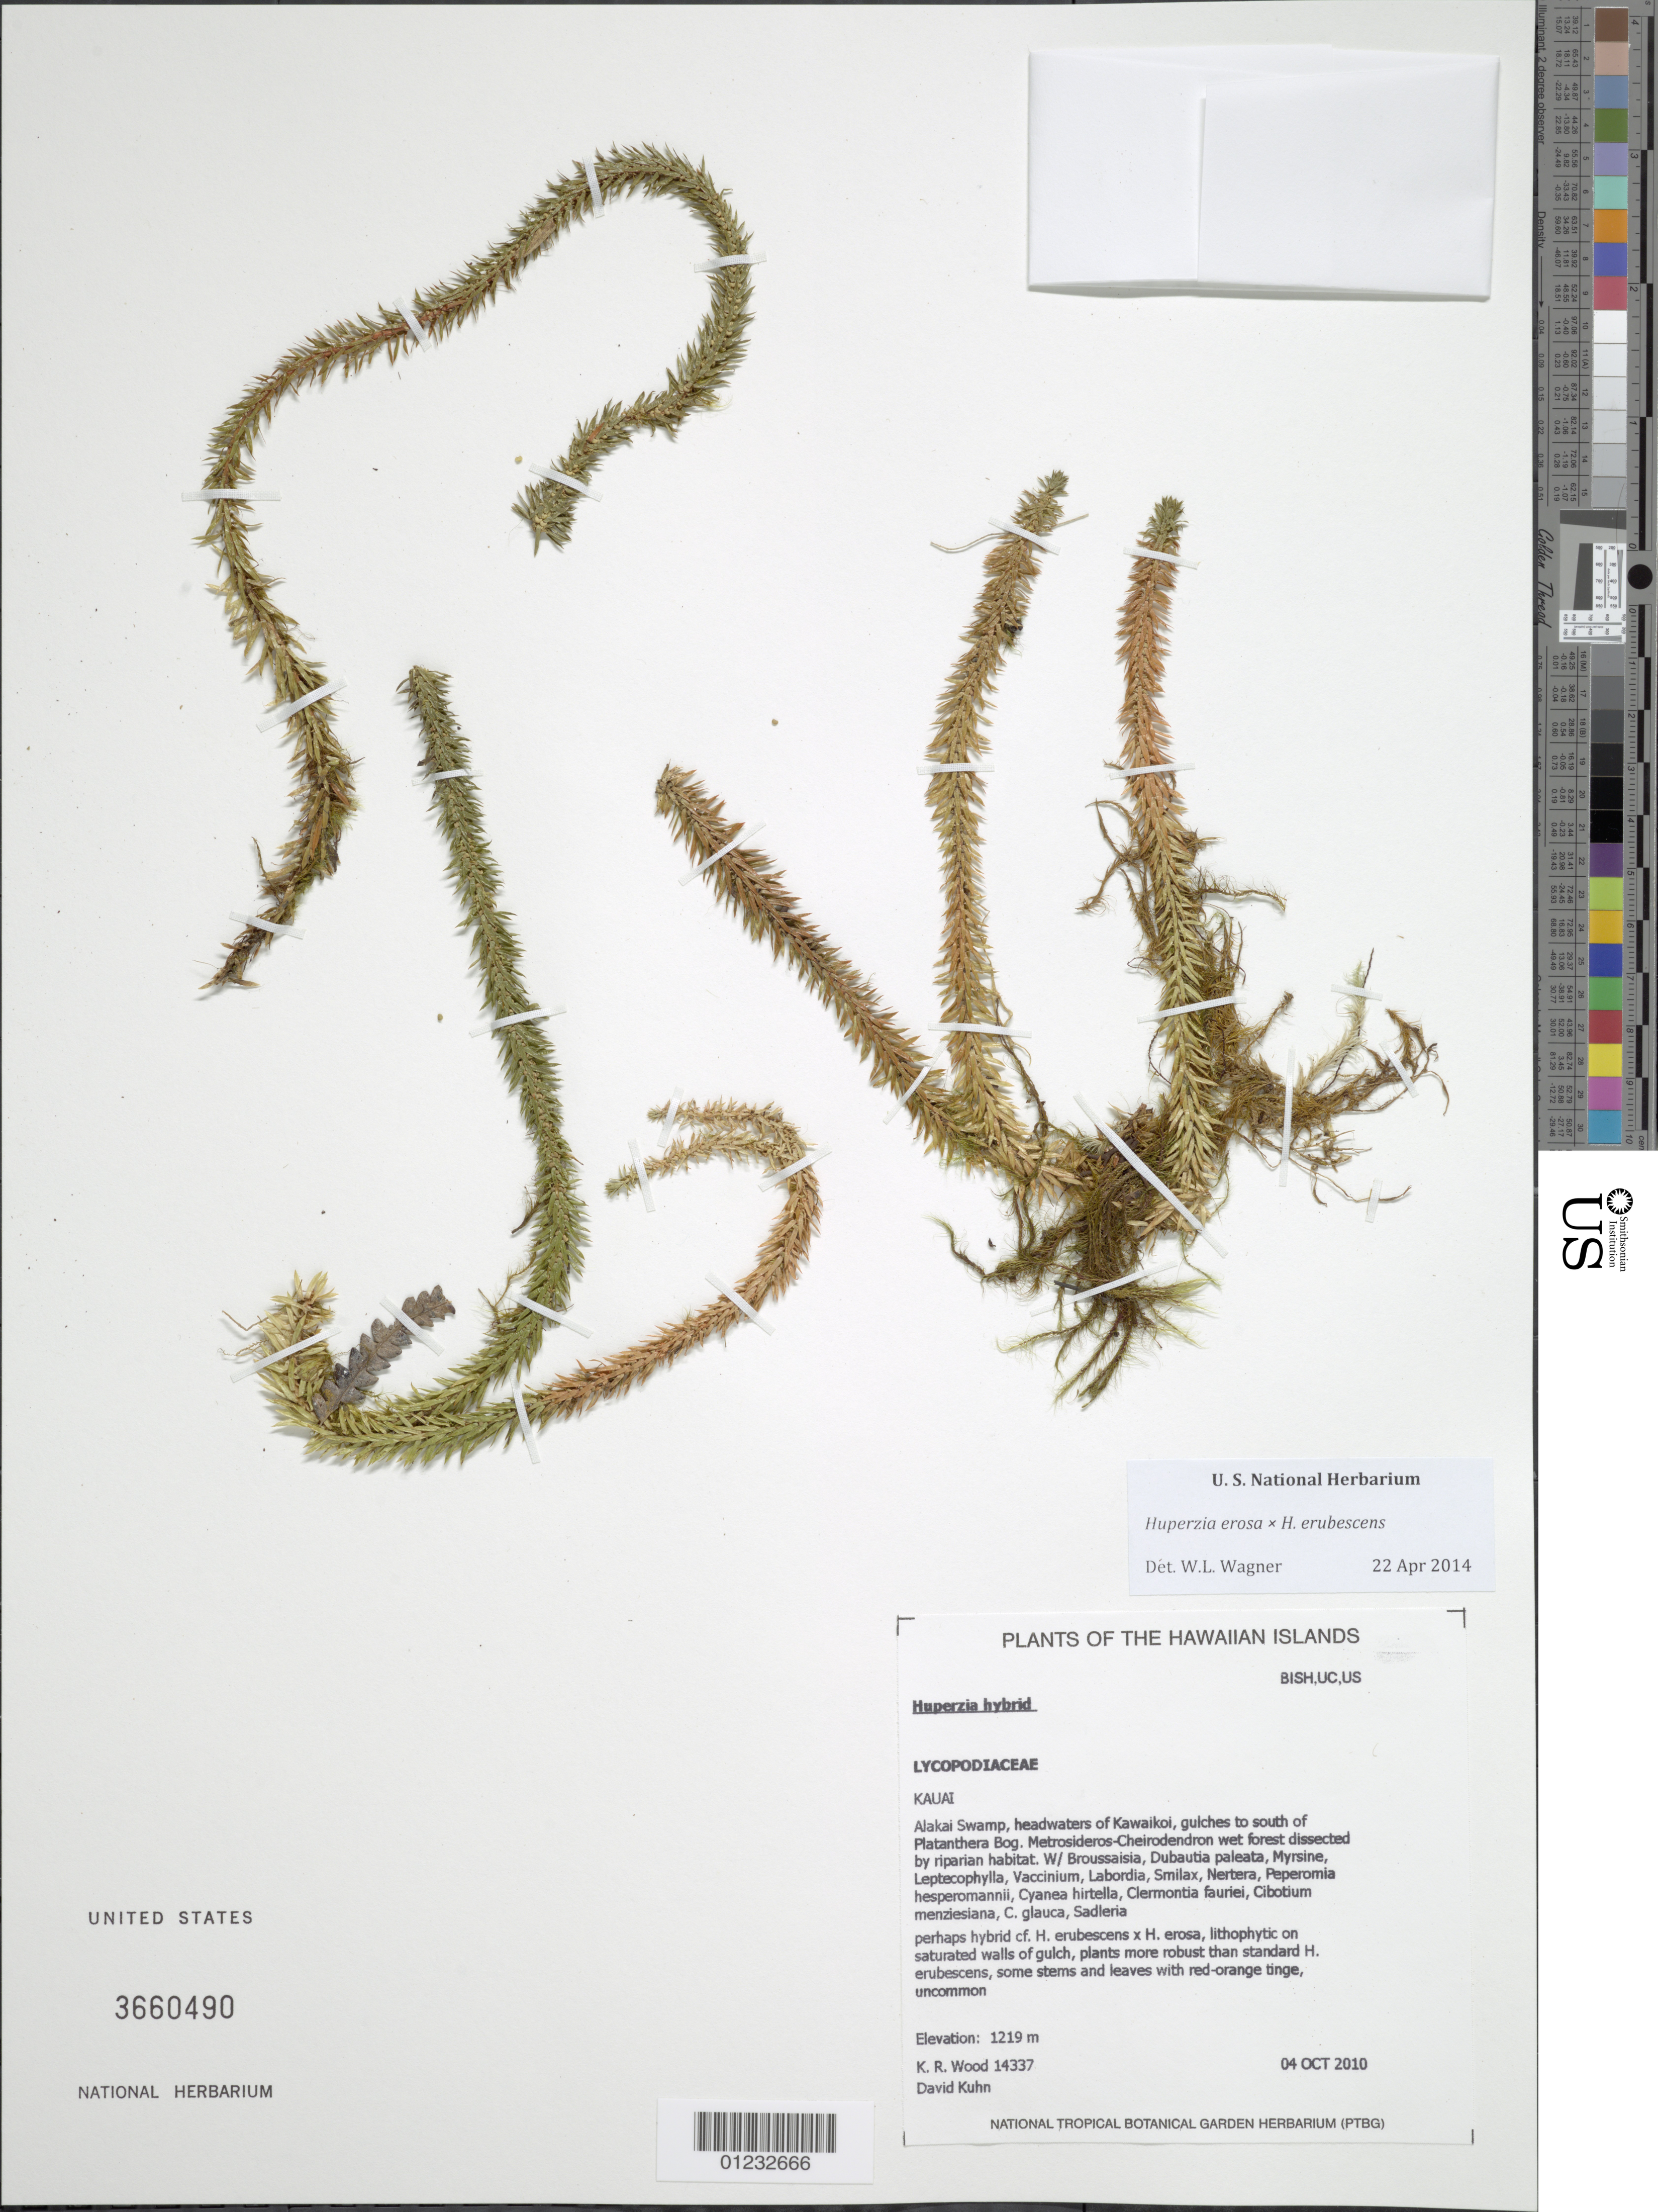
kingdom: Plantae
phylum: Tracheophyta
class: Lycopodiopsida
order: Lycopodiales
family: Lycopodiaceae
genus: Huperzia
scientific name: Huperzia erosa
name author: Beitel & W.H. Wagner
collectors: K. R. Wood & D. Kuhn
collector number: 14337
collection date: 2010-10-04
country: United States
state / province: Hawaii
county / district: Kauai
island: Kaua'i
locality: Alakai Swamp, headwaters of Kawaikoi, gulches to south of Platanthera Bog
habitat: Wet forest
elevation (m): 1219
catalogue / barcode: US 3660490